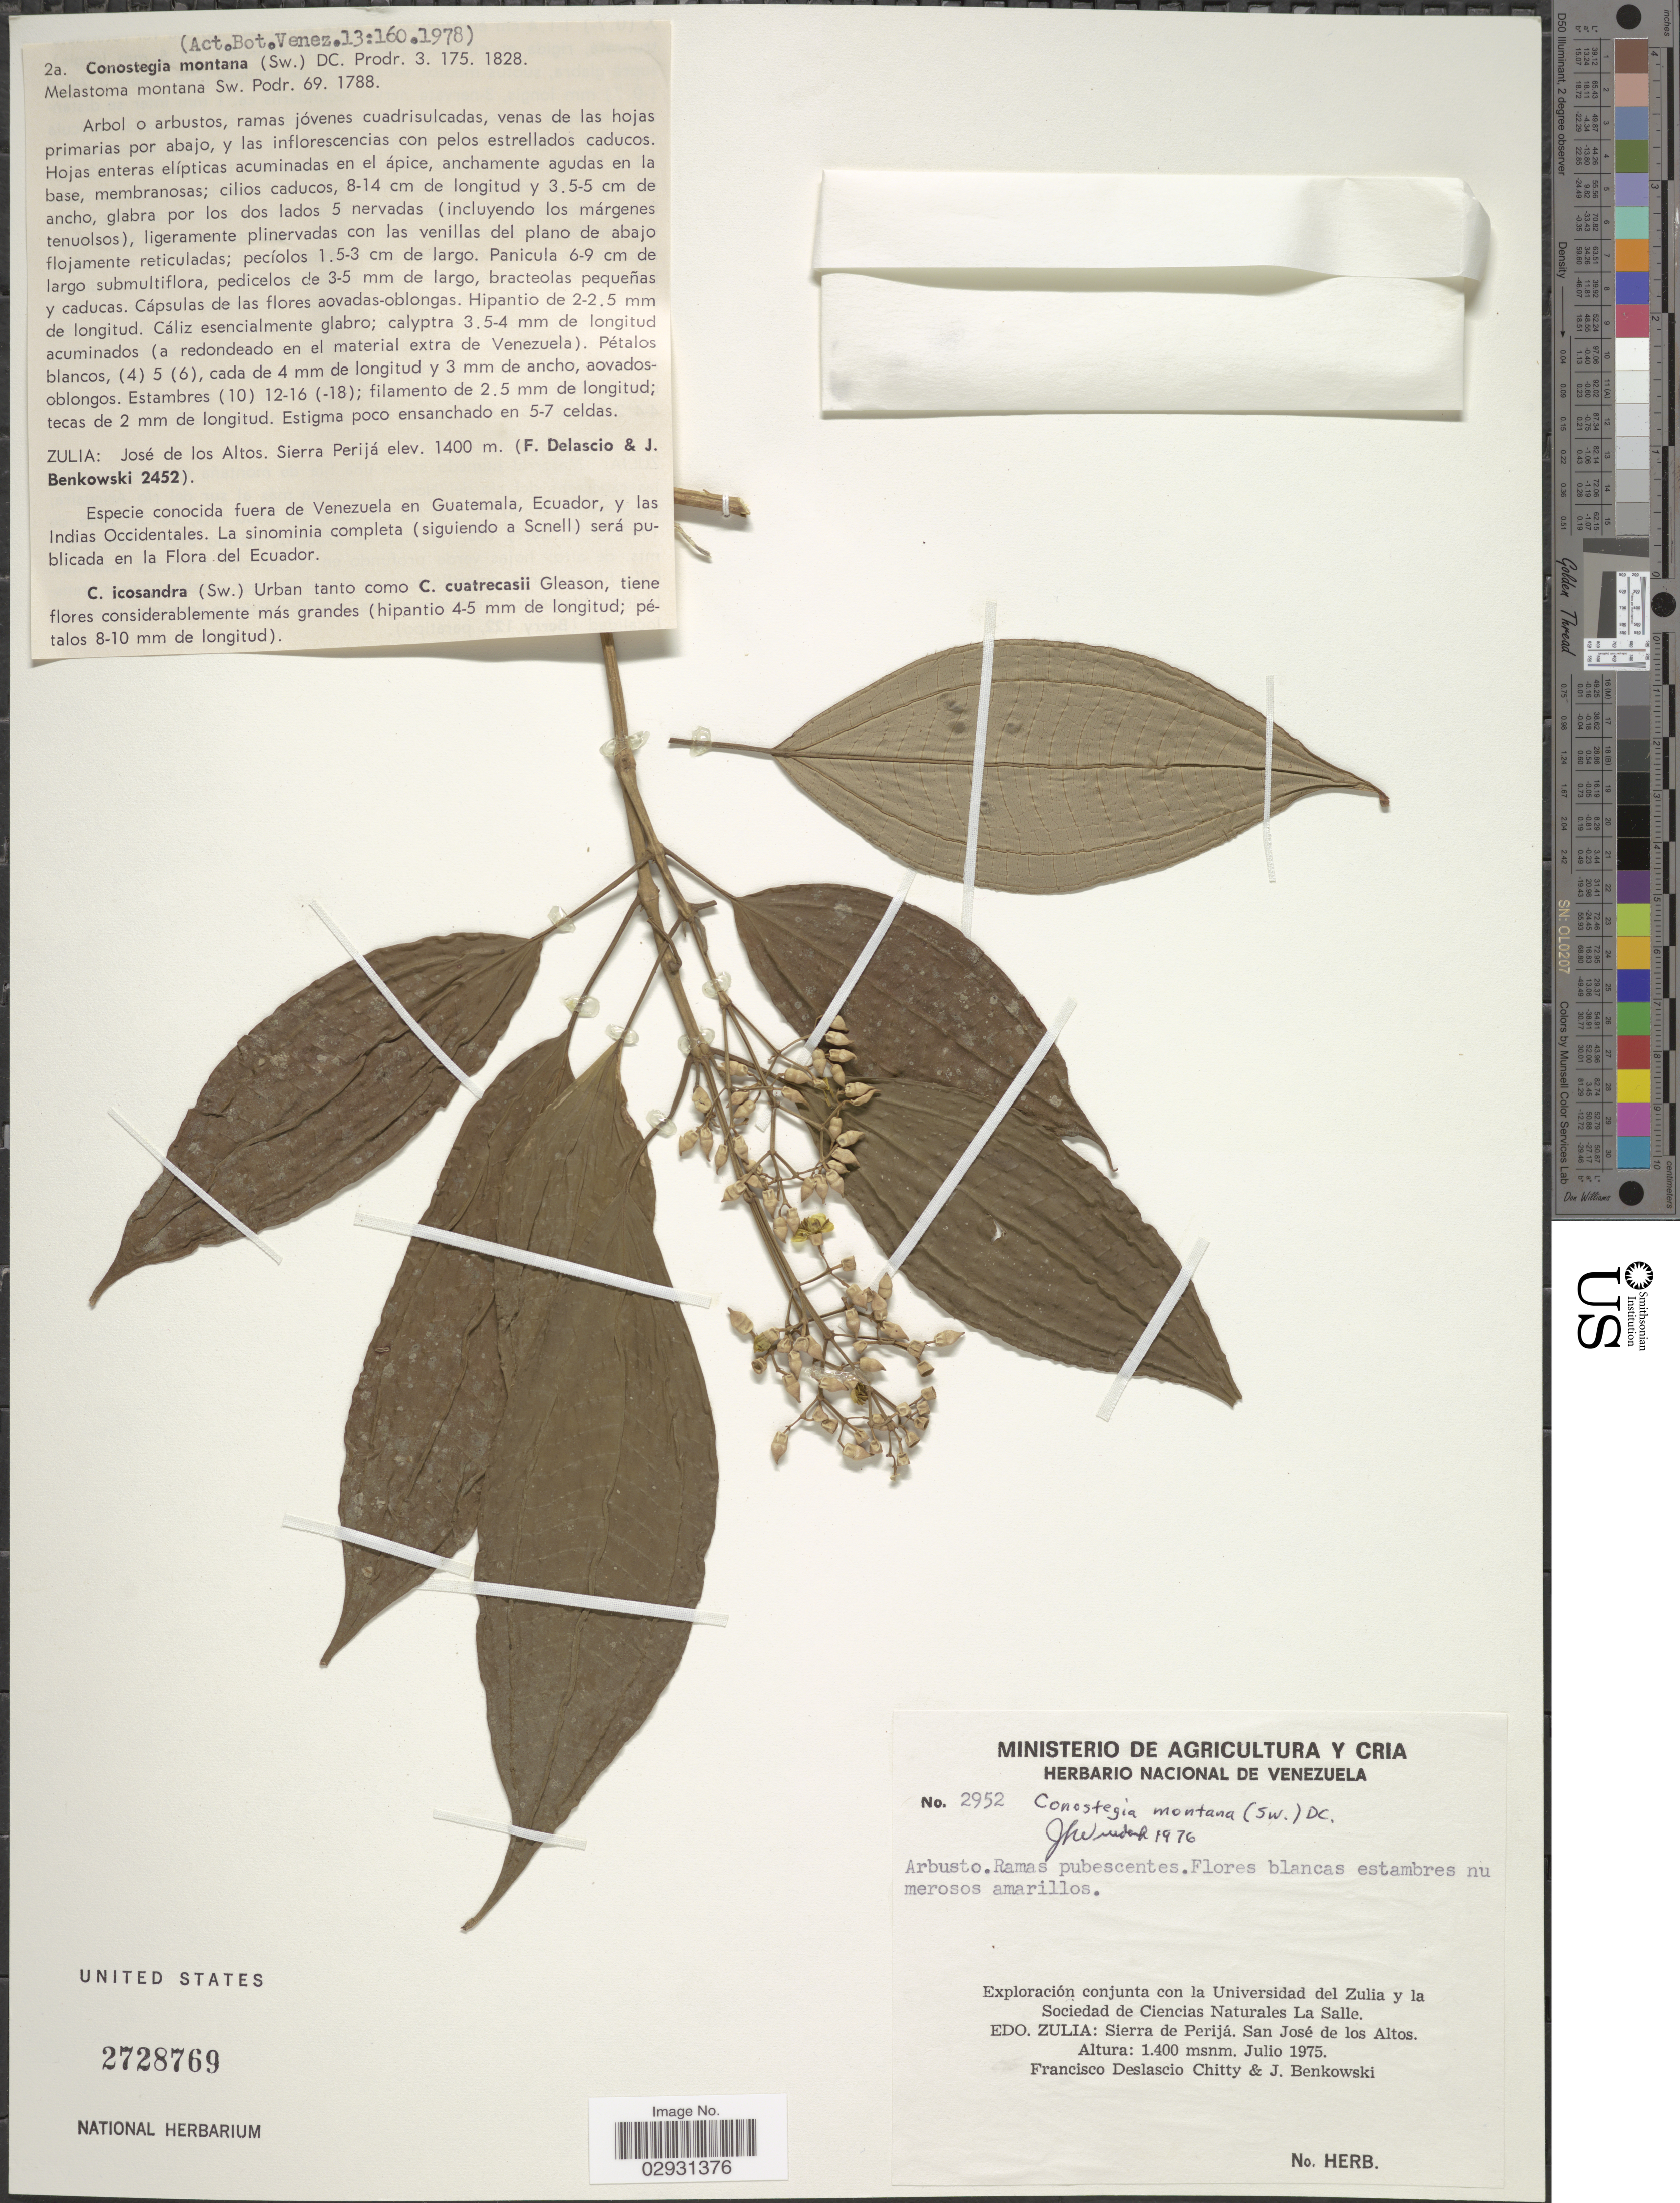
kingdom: Plantae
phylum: Tracheophyta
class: Magnoliopsida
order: Myrtales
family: Melastomataceae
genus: Conostegia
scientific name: Conostegia montana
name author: (Sw.) D. Don ex DC.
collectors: F. Delascio C. & J. Benkowski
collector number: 2452/2952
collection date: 1975-07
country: Venezuela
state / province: Zulia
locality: Sierra de Perijá. San José de los Altos. José de los Altos.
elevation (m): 1400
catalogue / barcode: US 2728769